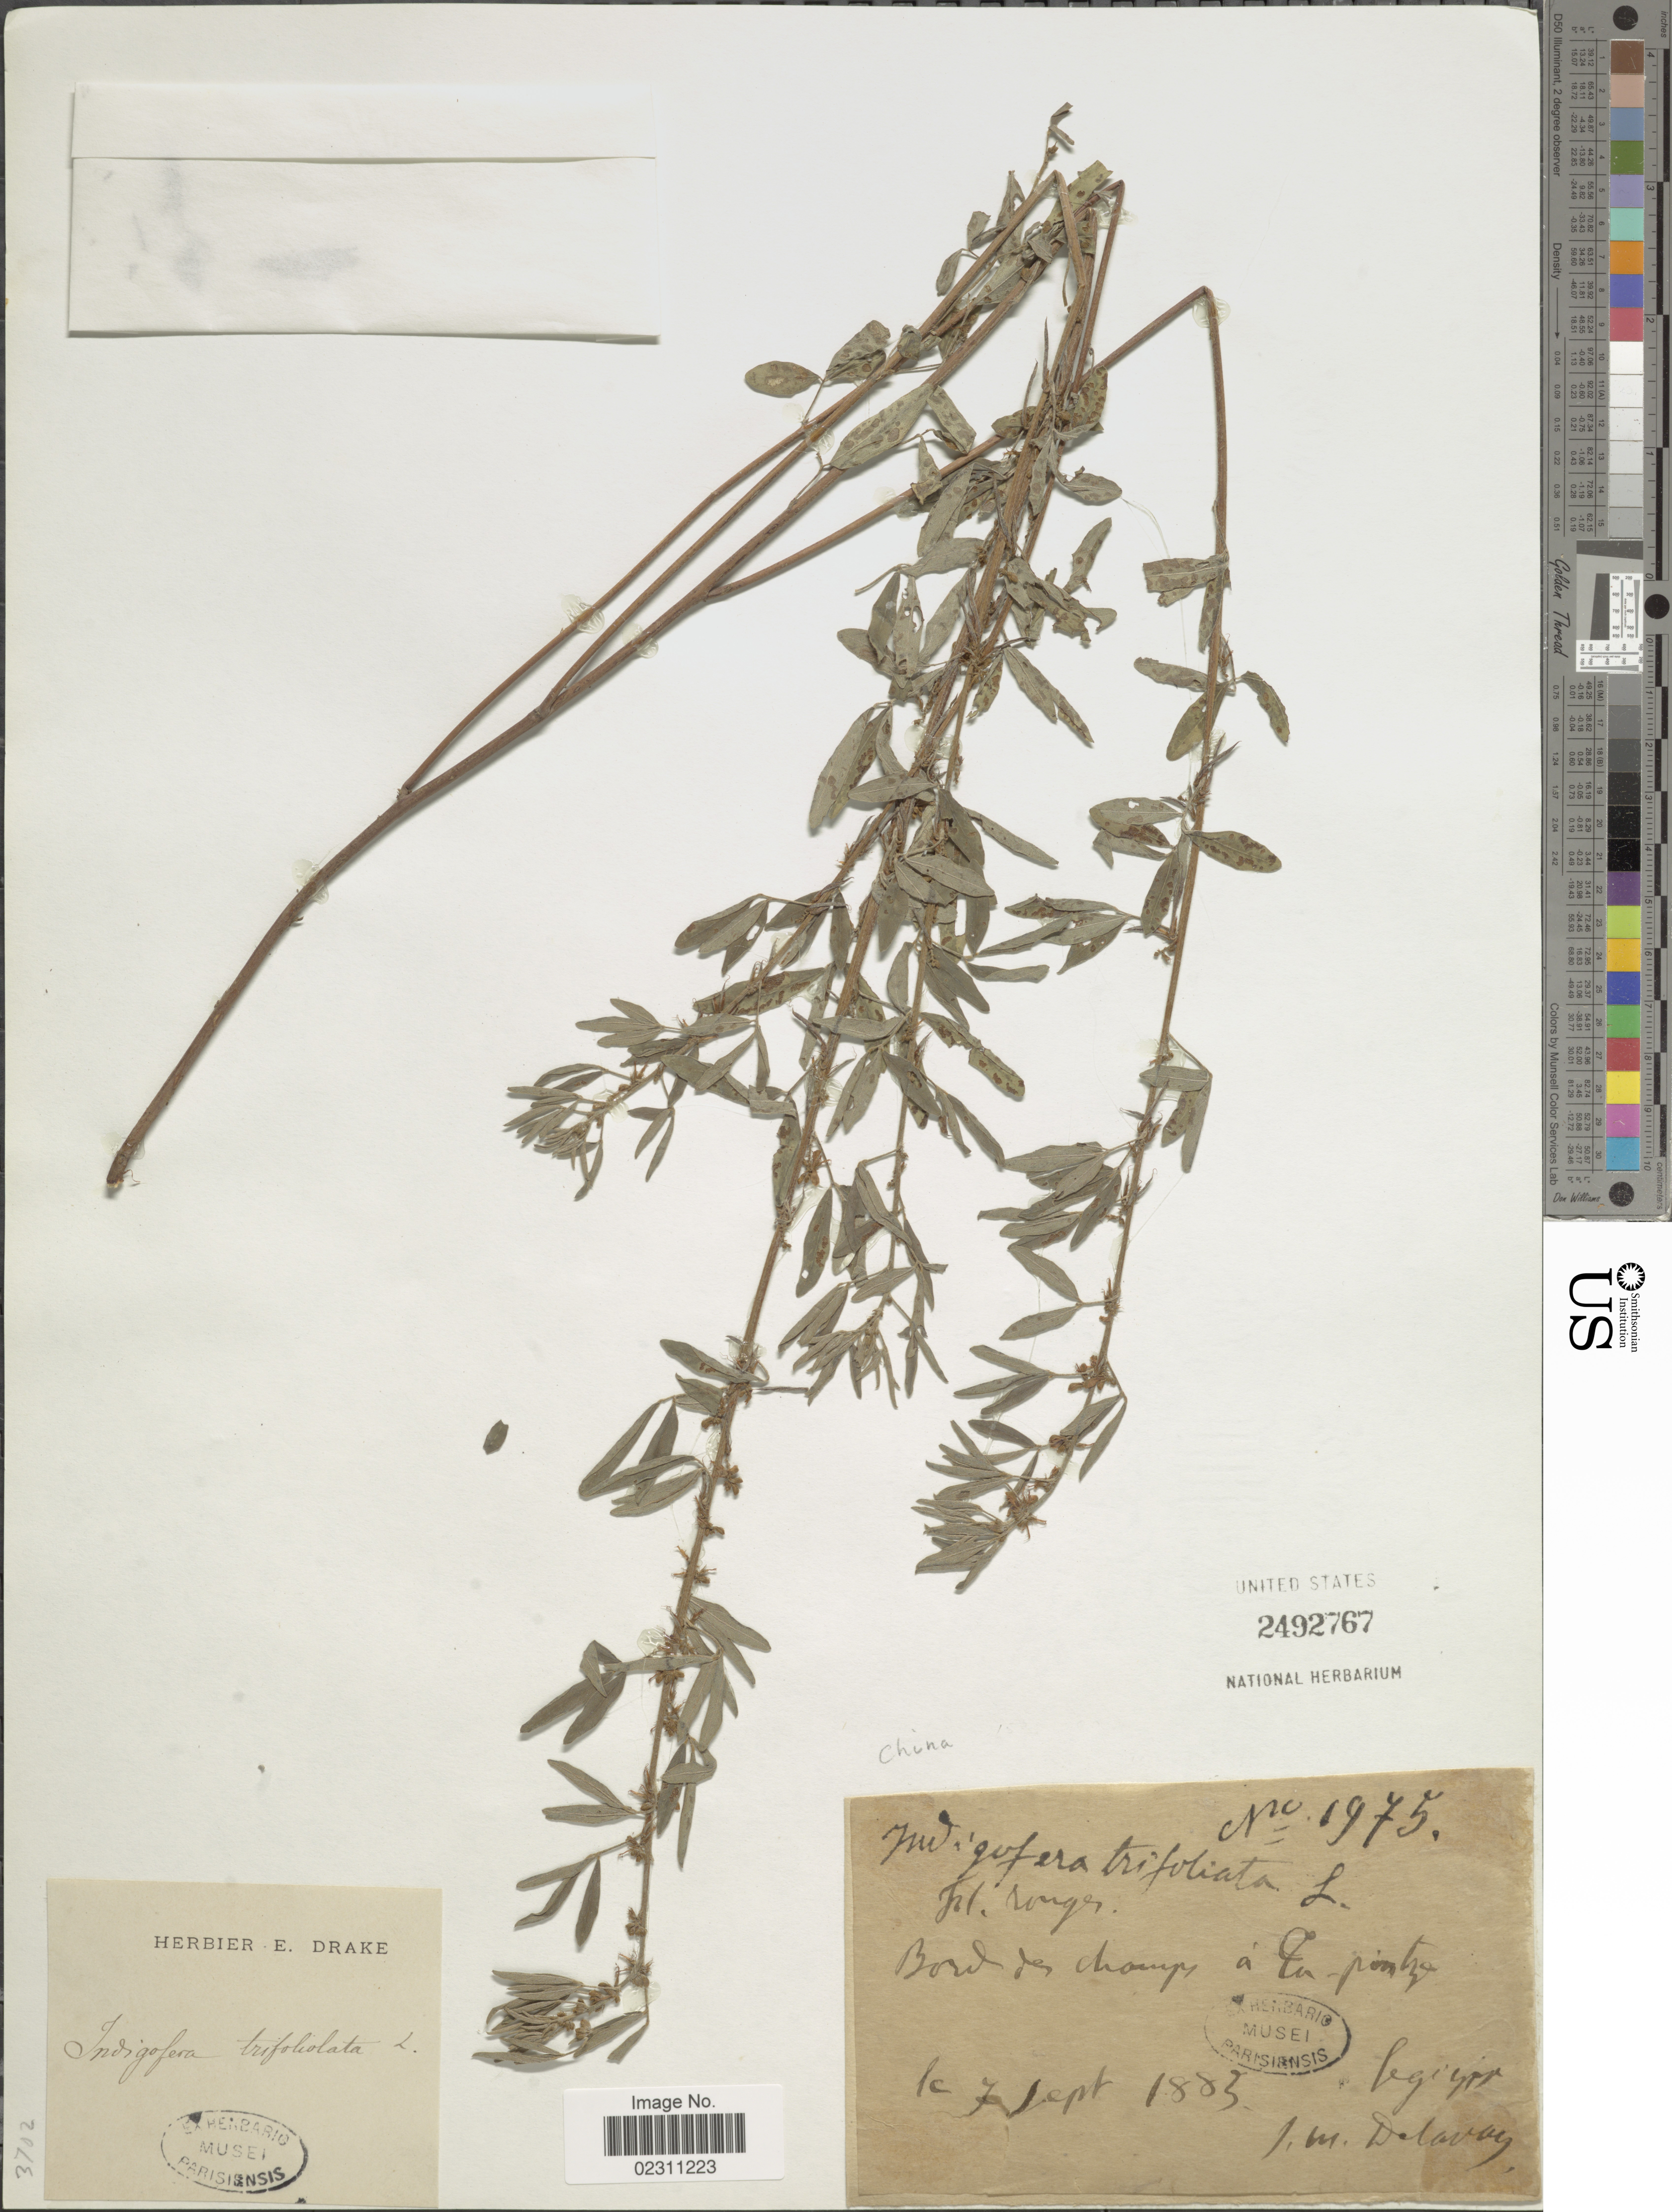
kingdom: Plantae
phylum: Tracheophyta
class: Magnoliopsida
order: Fabales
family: Fabaceae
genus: Indigofera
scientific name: Indigofera trifoliata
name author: L.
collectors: J. Delavay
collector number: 1975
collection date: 1883-09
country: China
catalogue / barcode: US 2492767